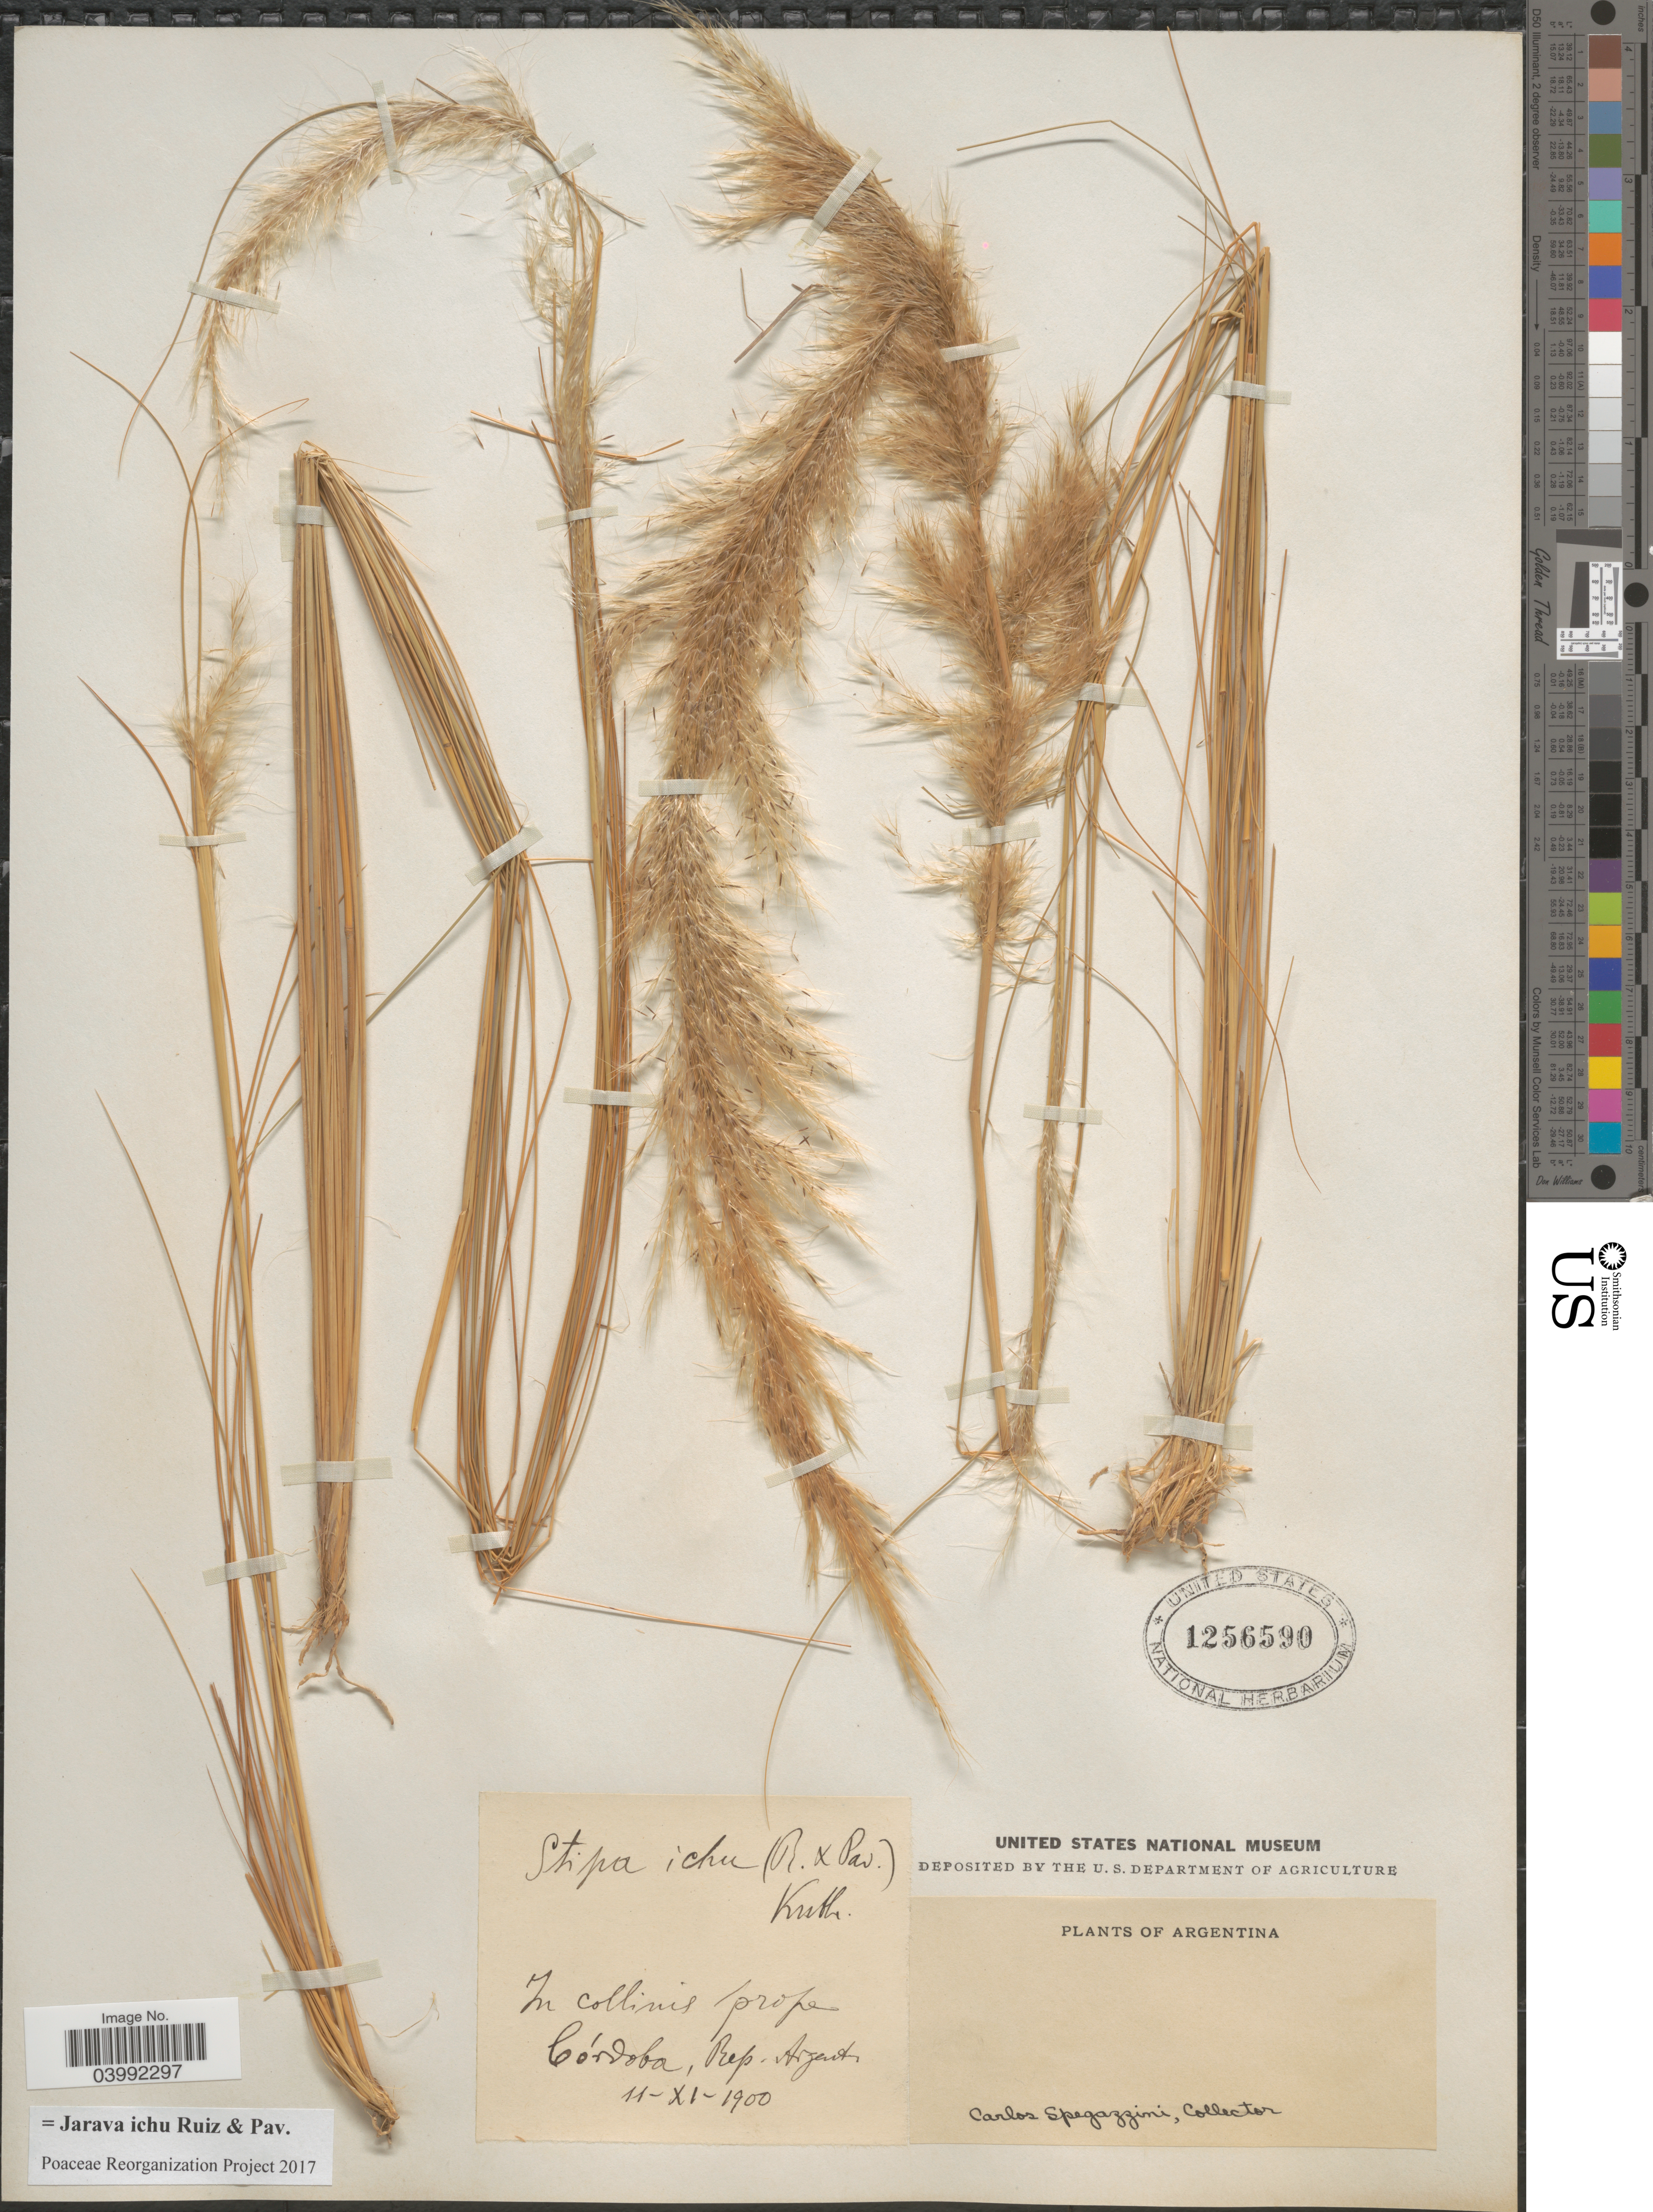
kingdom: Plantae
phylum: Tracheophyta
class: Liliopsida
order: Poales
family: Poaceae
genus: Jarava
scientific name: Jarava ichu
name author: Ruiz & Pav.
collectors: C. L. Spegazzini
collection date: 1900-11-11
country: Argentina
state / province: Cordoba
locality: In collinis prope Córdoba, Rep. Argent.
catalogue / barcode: US 1256590